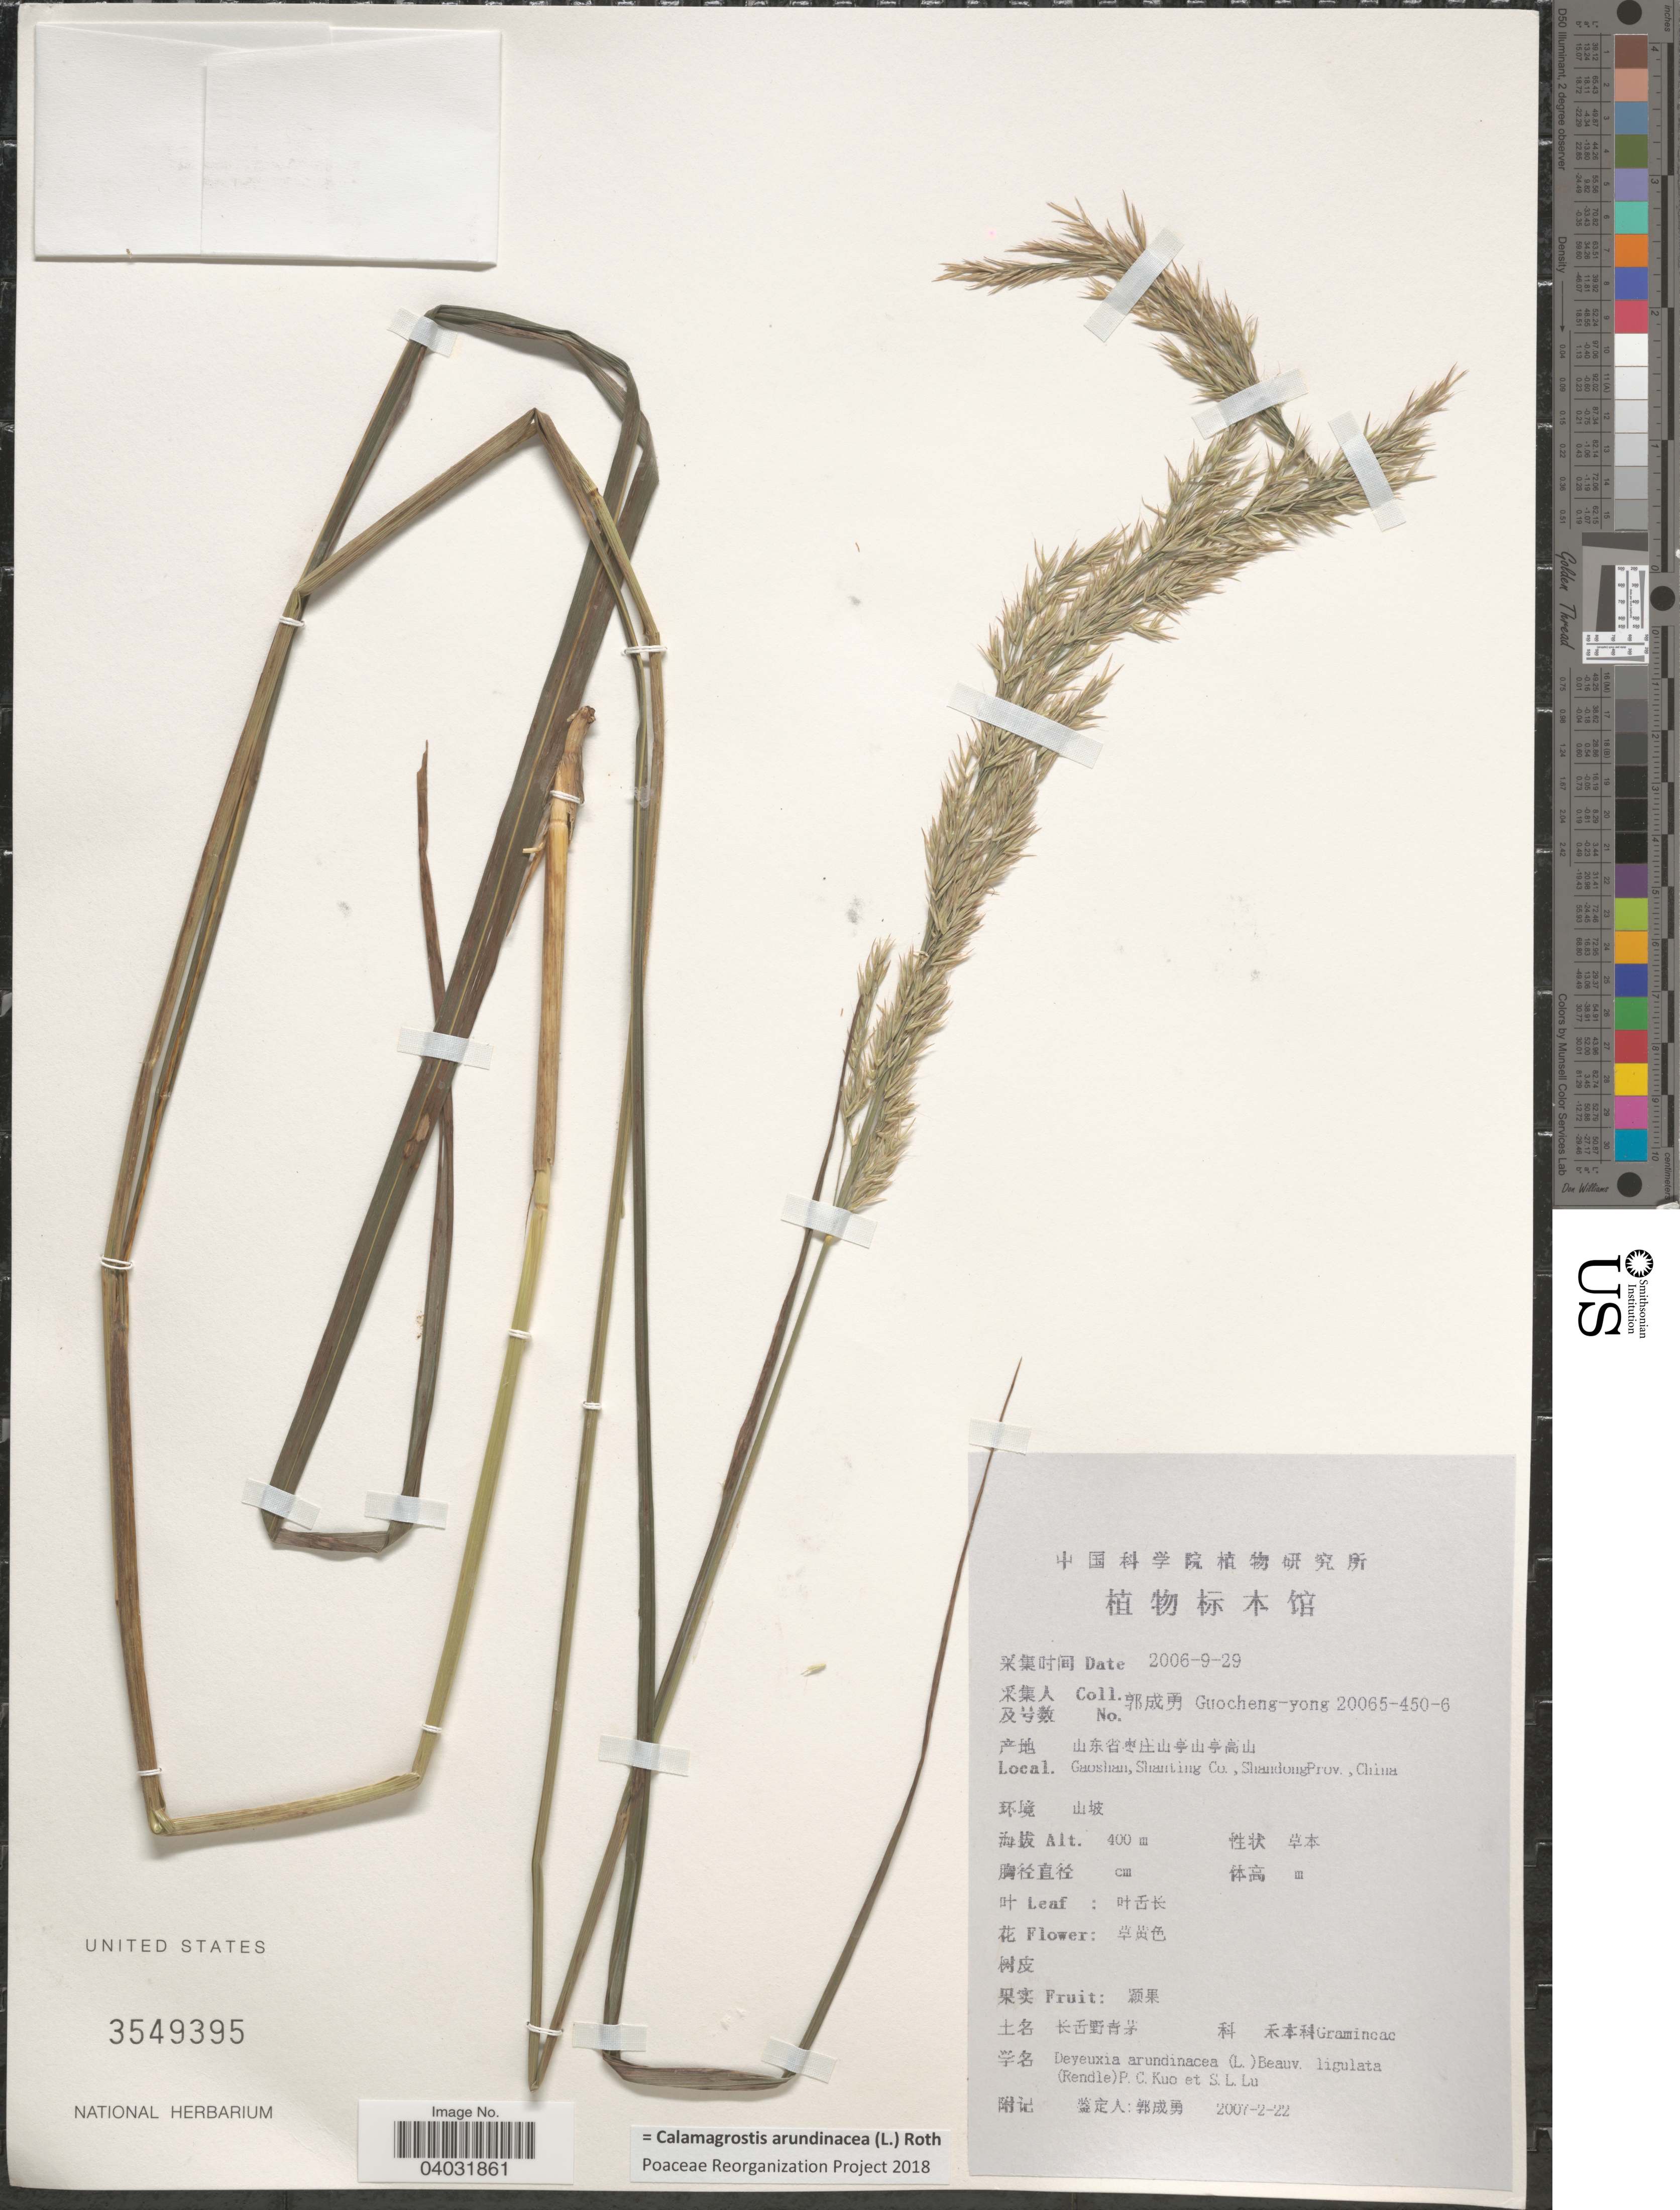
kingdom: Plantae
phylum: Tracheophyta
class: Liliopsida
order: Poales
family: Poaceae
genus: Calamagrostis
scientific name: Calamagrostis arundinacea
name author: (L.) Roth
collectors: Guo cheng-yong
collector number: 20065-450-6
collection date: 2006-09-29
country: China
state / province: Shandong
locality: Gaoshan, Shanting Co.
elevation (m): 400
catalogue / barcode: US 3549395